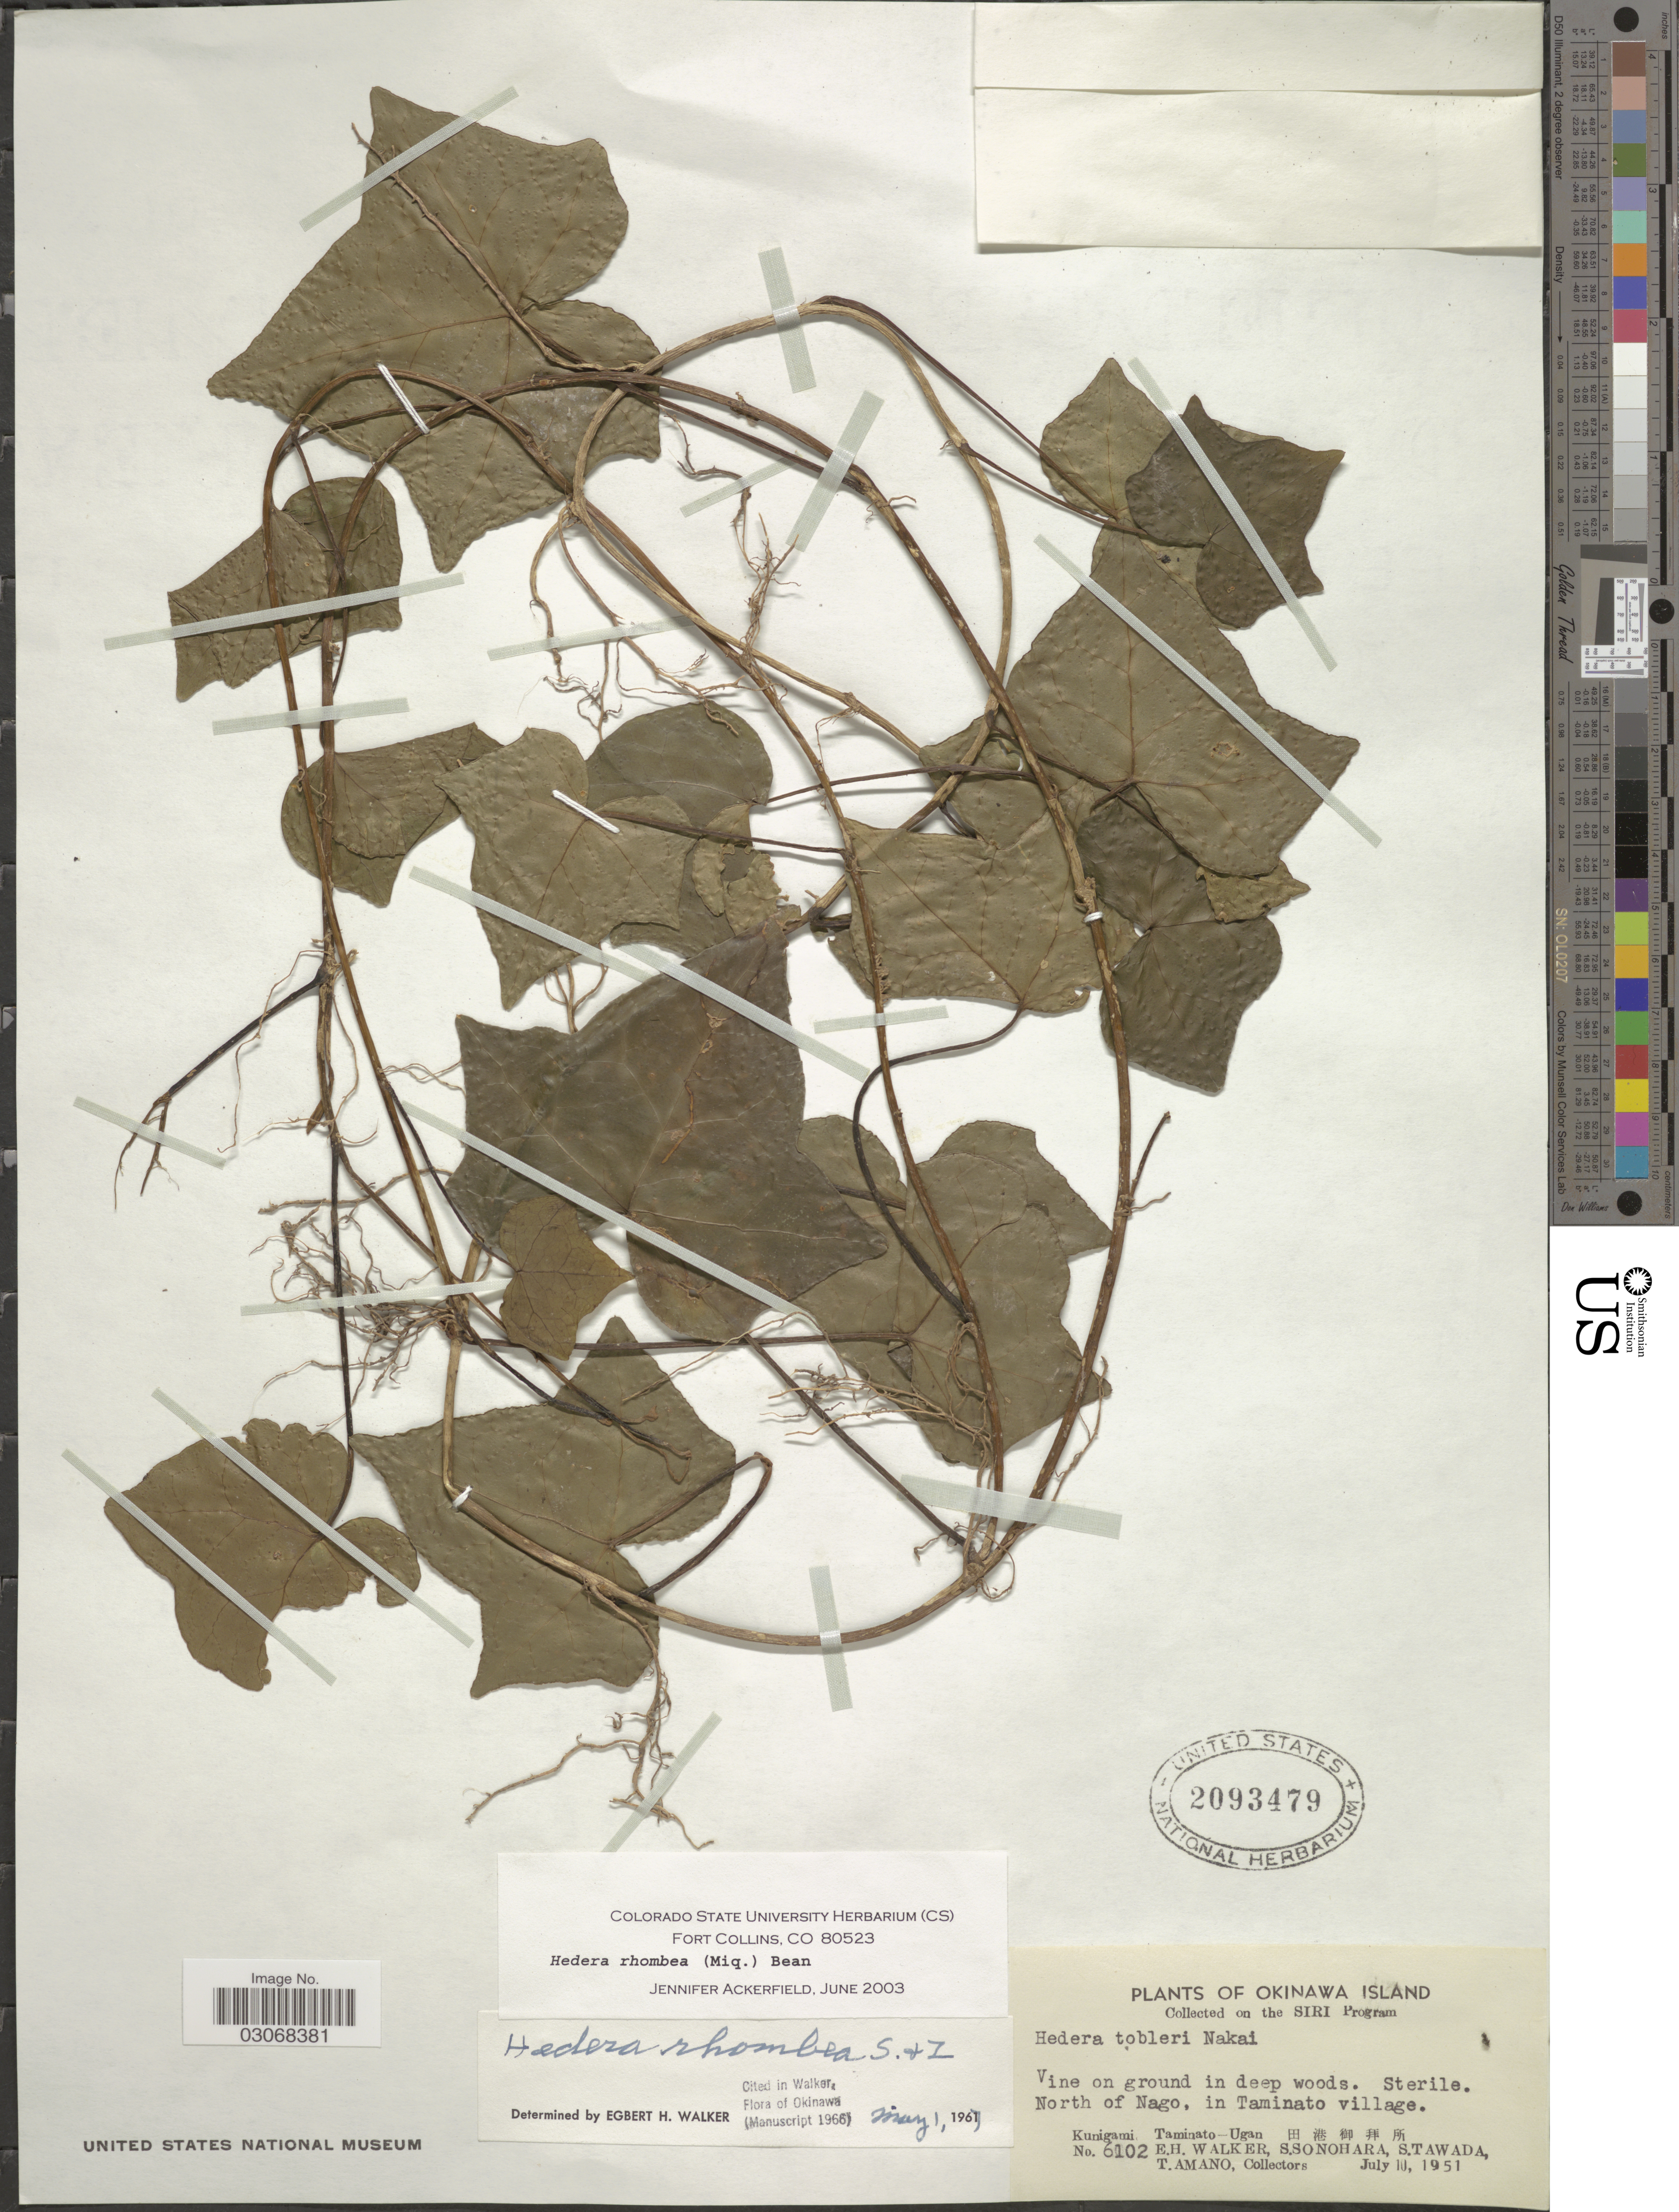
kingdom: Plantae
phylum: Tracheophyta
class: Magnoliopsida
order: Apiales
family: Araliaceae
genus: Hedera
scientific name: Hedera rhombea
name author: (Miq.) Bean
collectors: E. H. Walker, S. Sonohara, S. Tawada & T. Amano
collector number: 6102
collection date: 1951-07-10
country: Japan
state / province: Okinawa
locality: Okinawa Island. North of Nago, in Taminato village. Kunigami, Taminato-Ugan.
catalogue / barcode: US 2093479